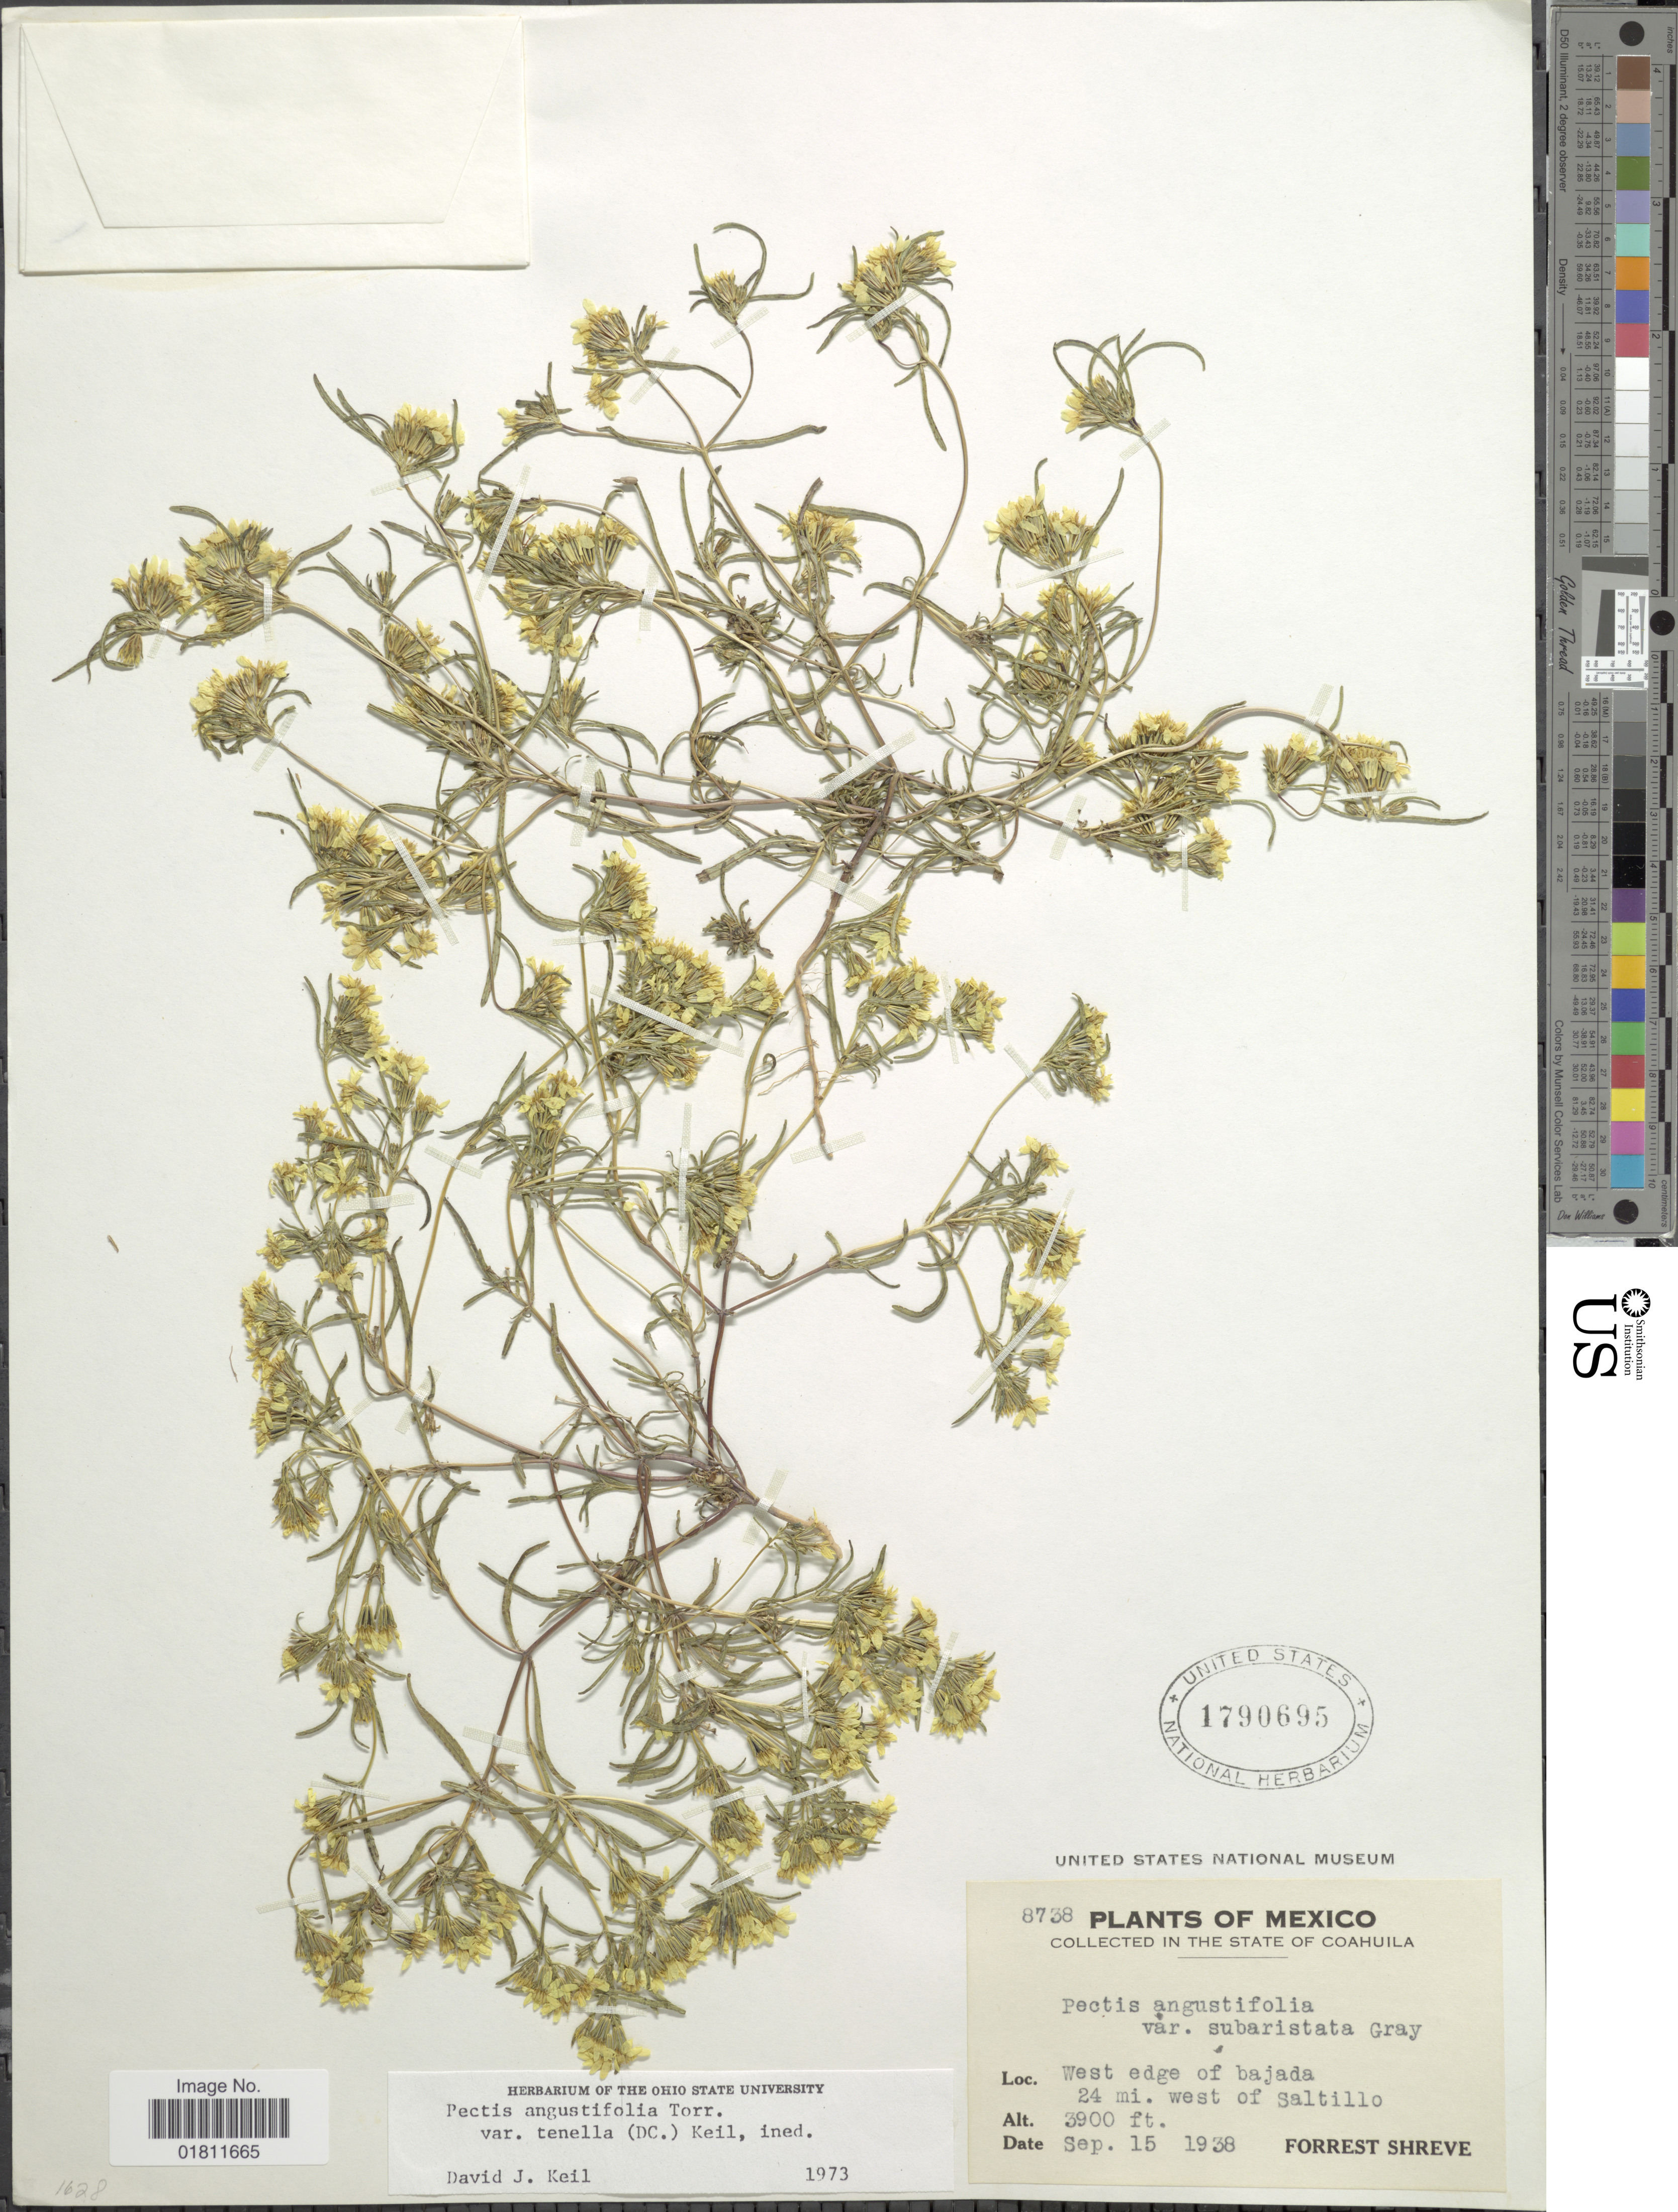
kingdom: Plantae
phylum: Tracheophyta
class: Magnoliopsida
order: Asterales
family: Asteraceae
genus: Pectis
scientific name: Pectis angustifolia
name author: Torr.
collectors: F. Shreve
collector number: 8738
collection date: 1938-09-15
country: Mexico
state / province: Coahuila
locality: Mexico. West edge of bajada. 24 mi. west of Saltillo.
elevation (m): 1189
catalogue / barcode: US 1790695